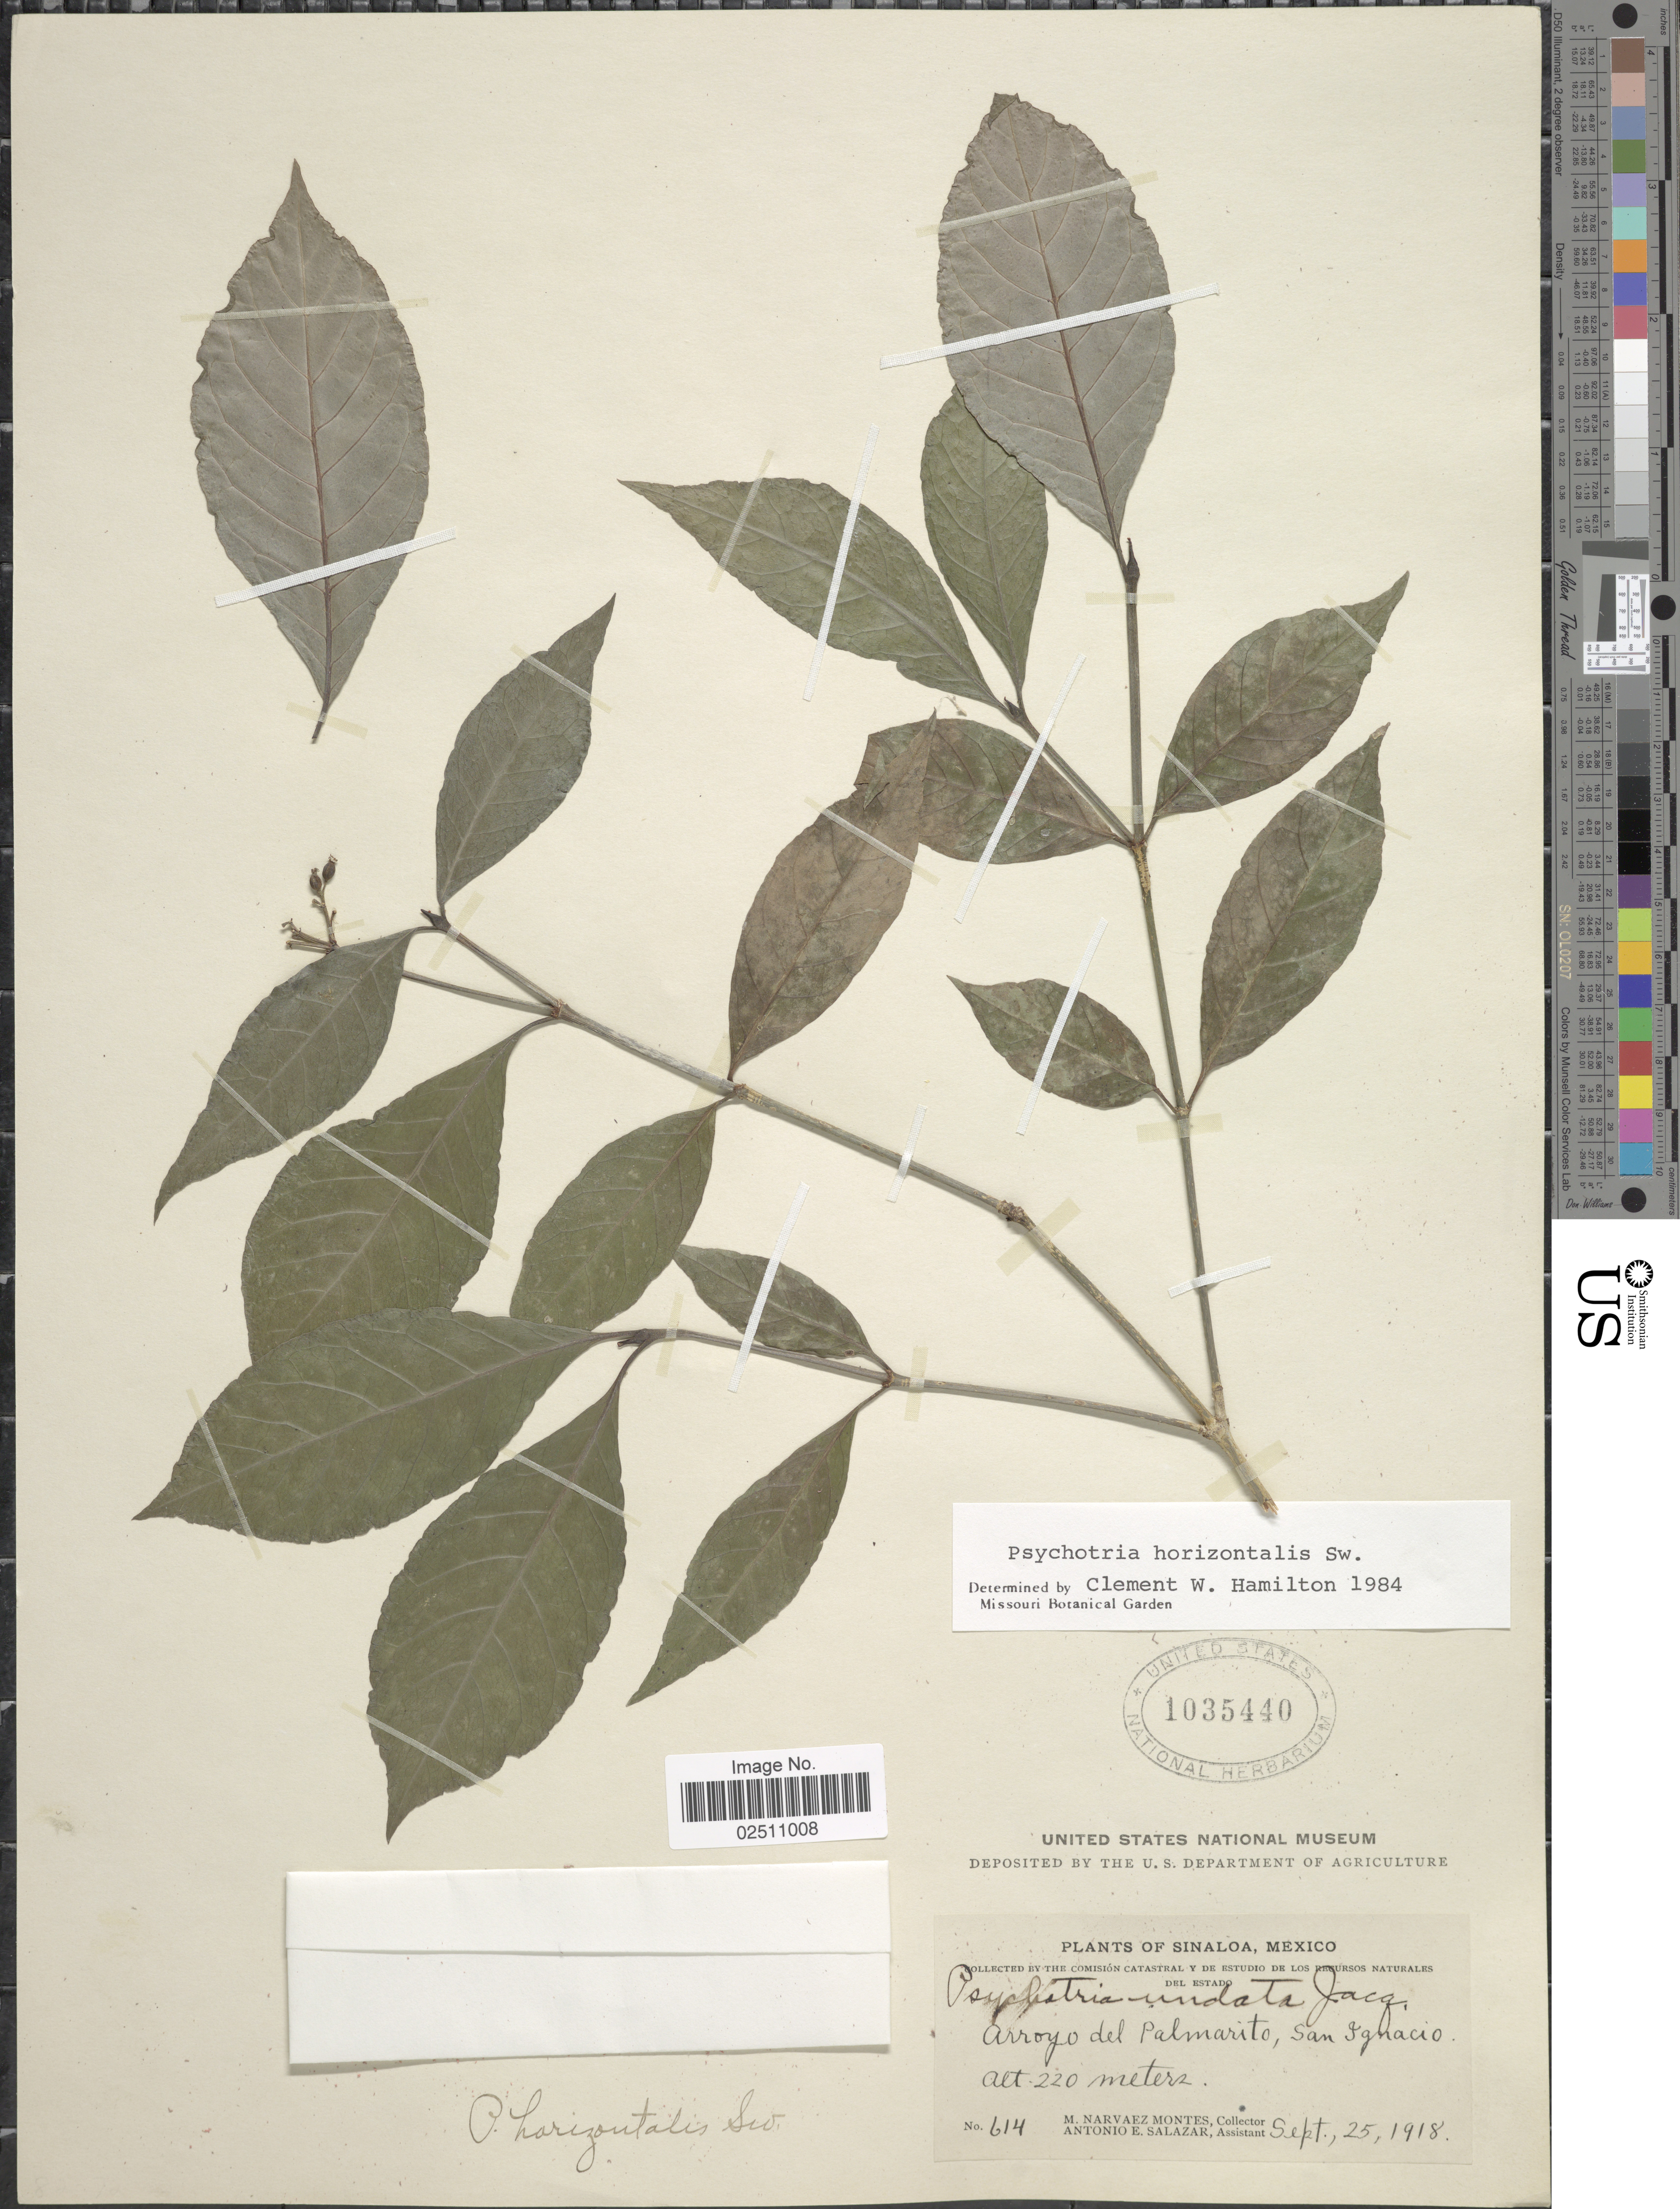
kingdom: Plantae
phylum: Tracheophyta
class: Magnoliopsida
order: Gentianales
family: Rubiaceae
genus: Psychotria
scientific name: Psychotria horizontalis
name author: Sw.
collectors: M. Navarez Montes & A. E. Salazar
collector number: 614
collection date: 1918-09-25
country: Mexico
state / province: Sinaloa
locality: Arroyo del Palmarito, San Ignacio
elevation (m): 220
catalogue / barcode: US 1035440